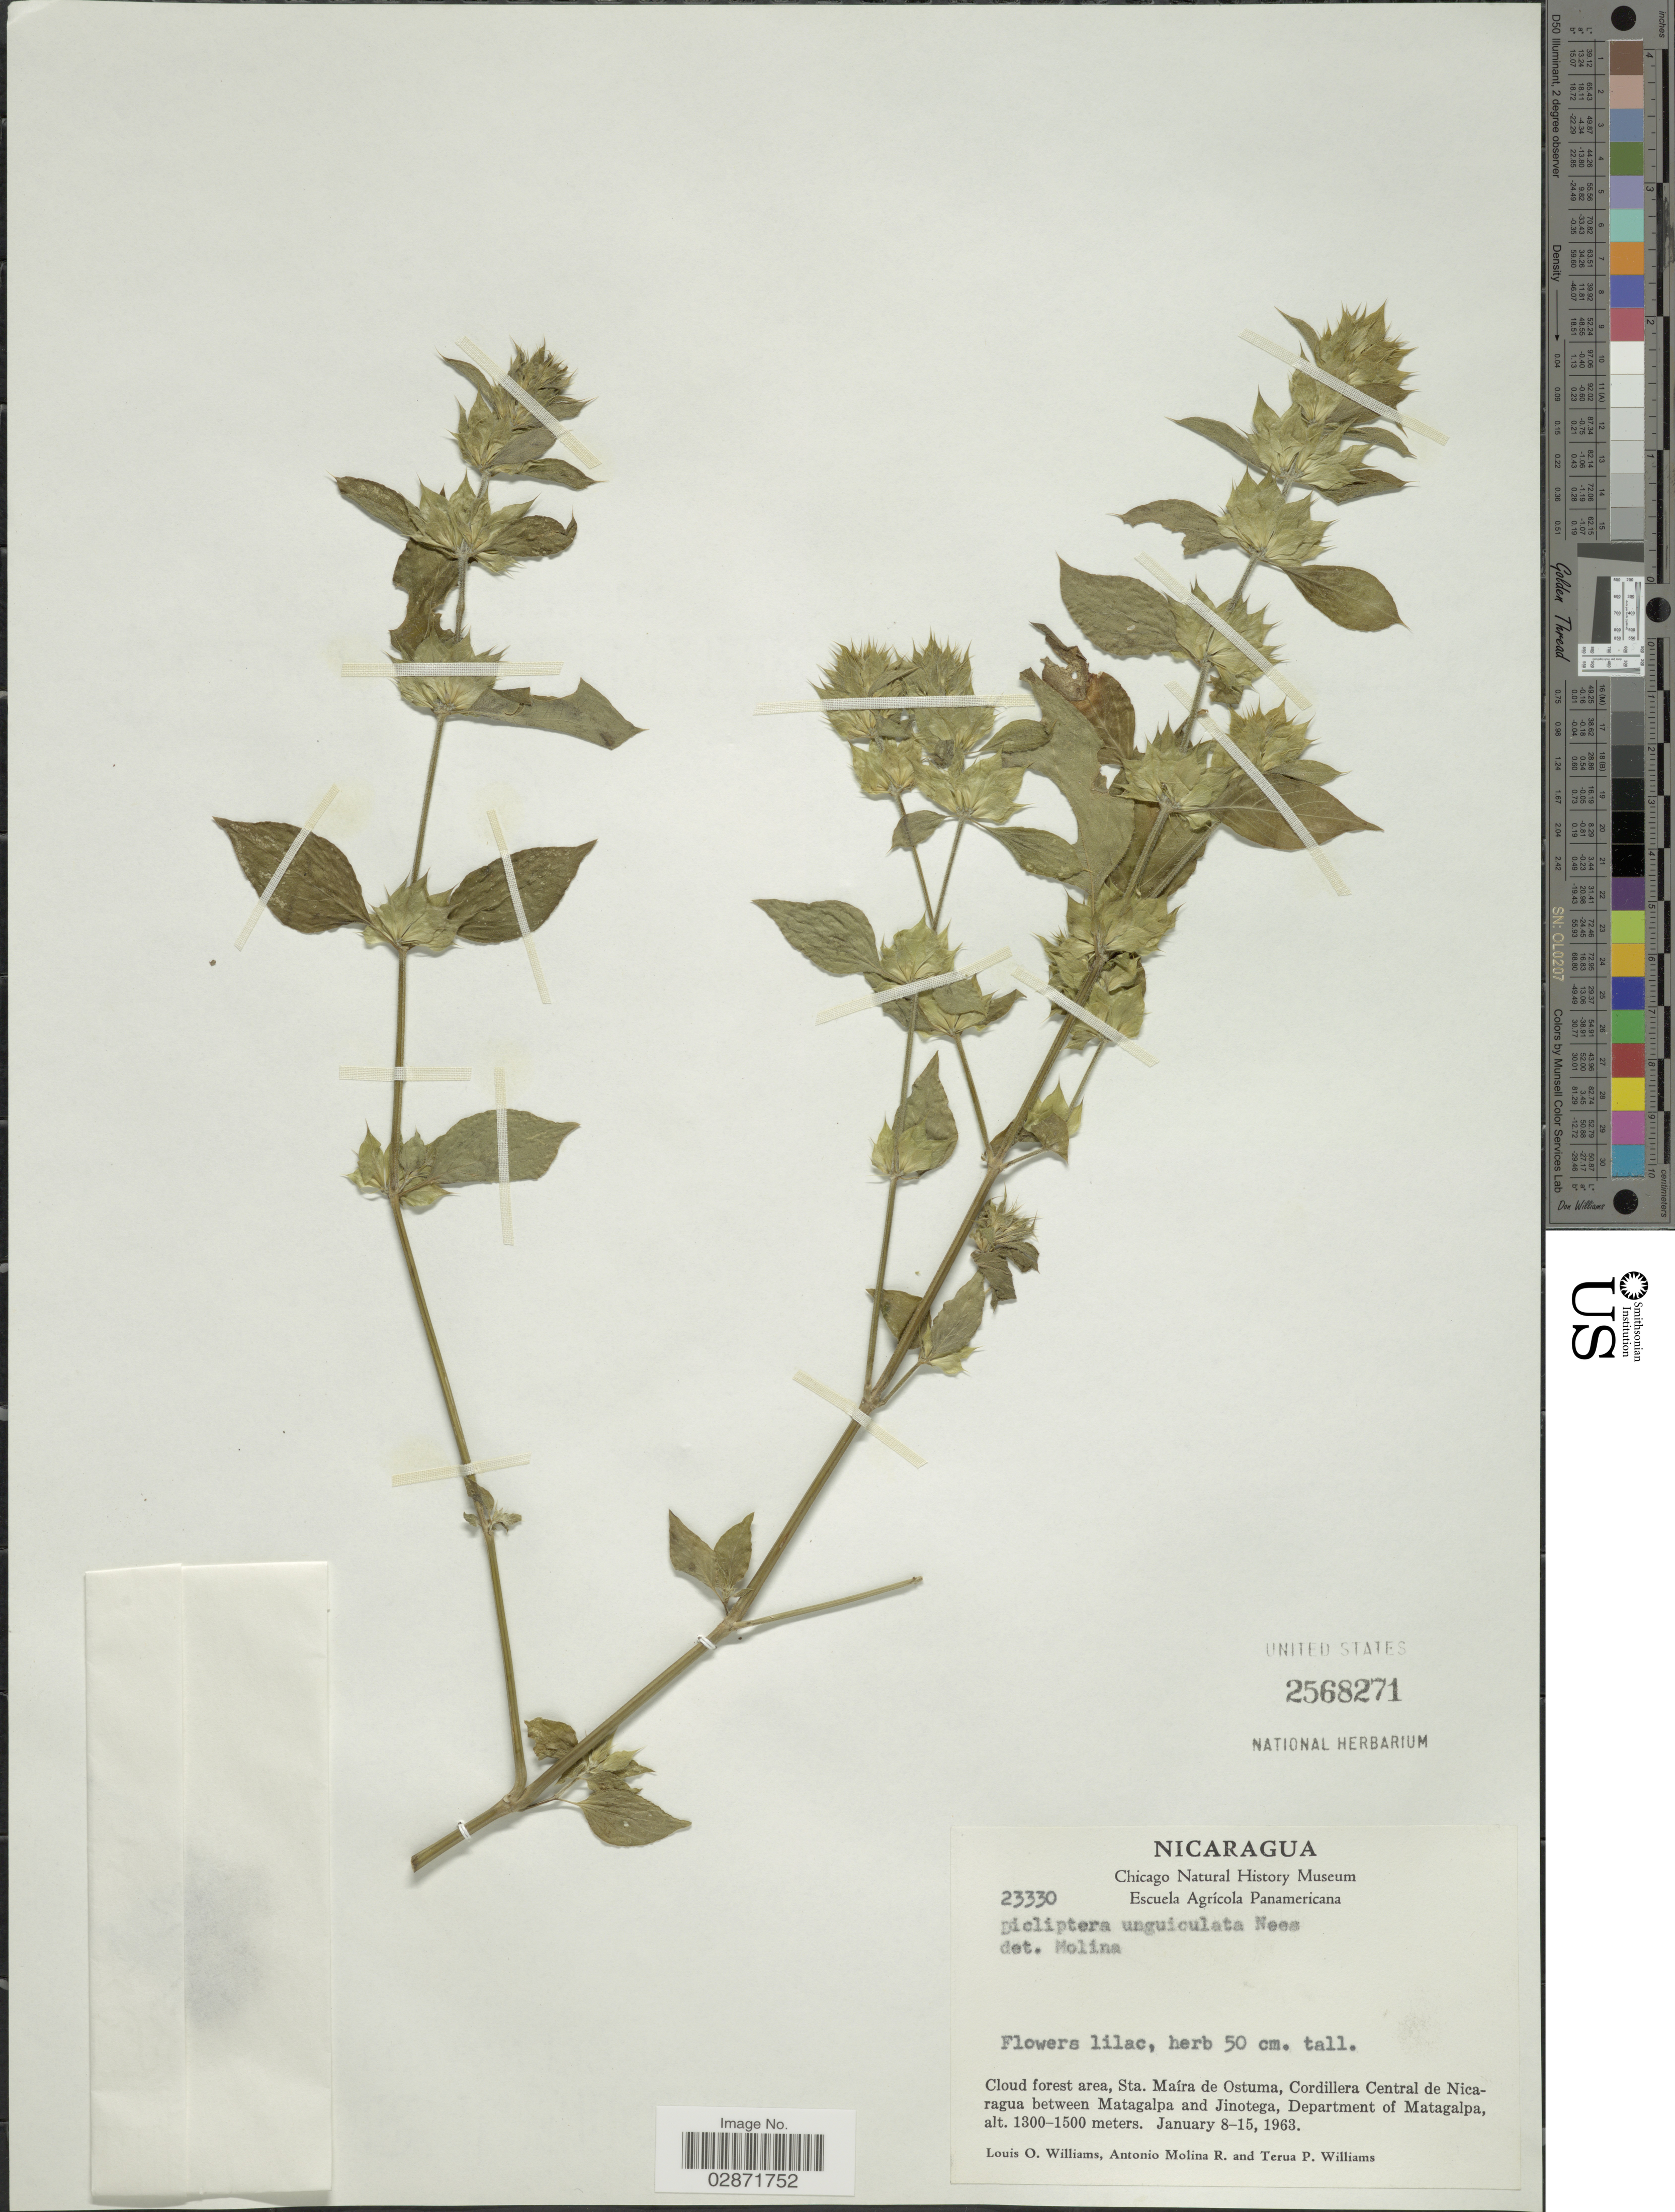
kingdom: Plantae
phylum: Tracheophyta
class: Magnoliopsida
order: Lamiales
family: Acanthaceae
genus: Dicliptera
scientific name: Dicliptera unguiculata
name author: Nees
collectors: L. O. Williams, A. Molina R. & T. Williams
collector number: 23330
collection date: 1963-01-08/1963-01-15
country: Nicaragua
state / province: Matagalpa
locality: Cloud forest area, Sta. Maíra de Ostuma, Cordillera Central de Nicaragua between Matagalpa and Jinotega, Department of Matagalpa.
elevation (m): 1300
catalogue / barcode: US 2568271